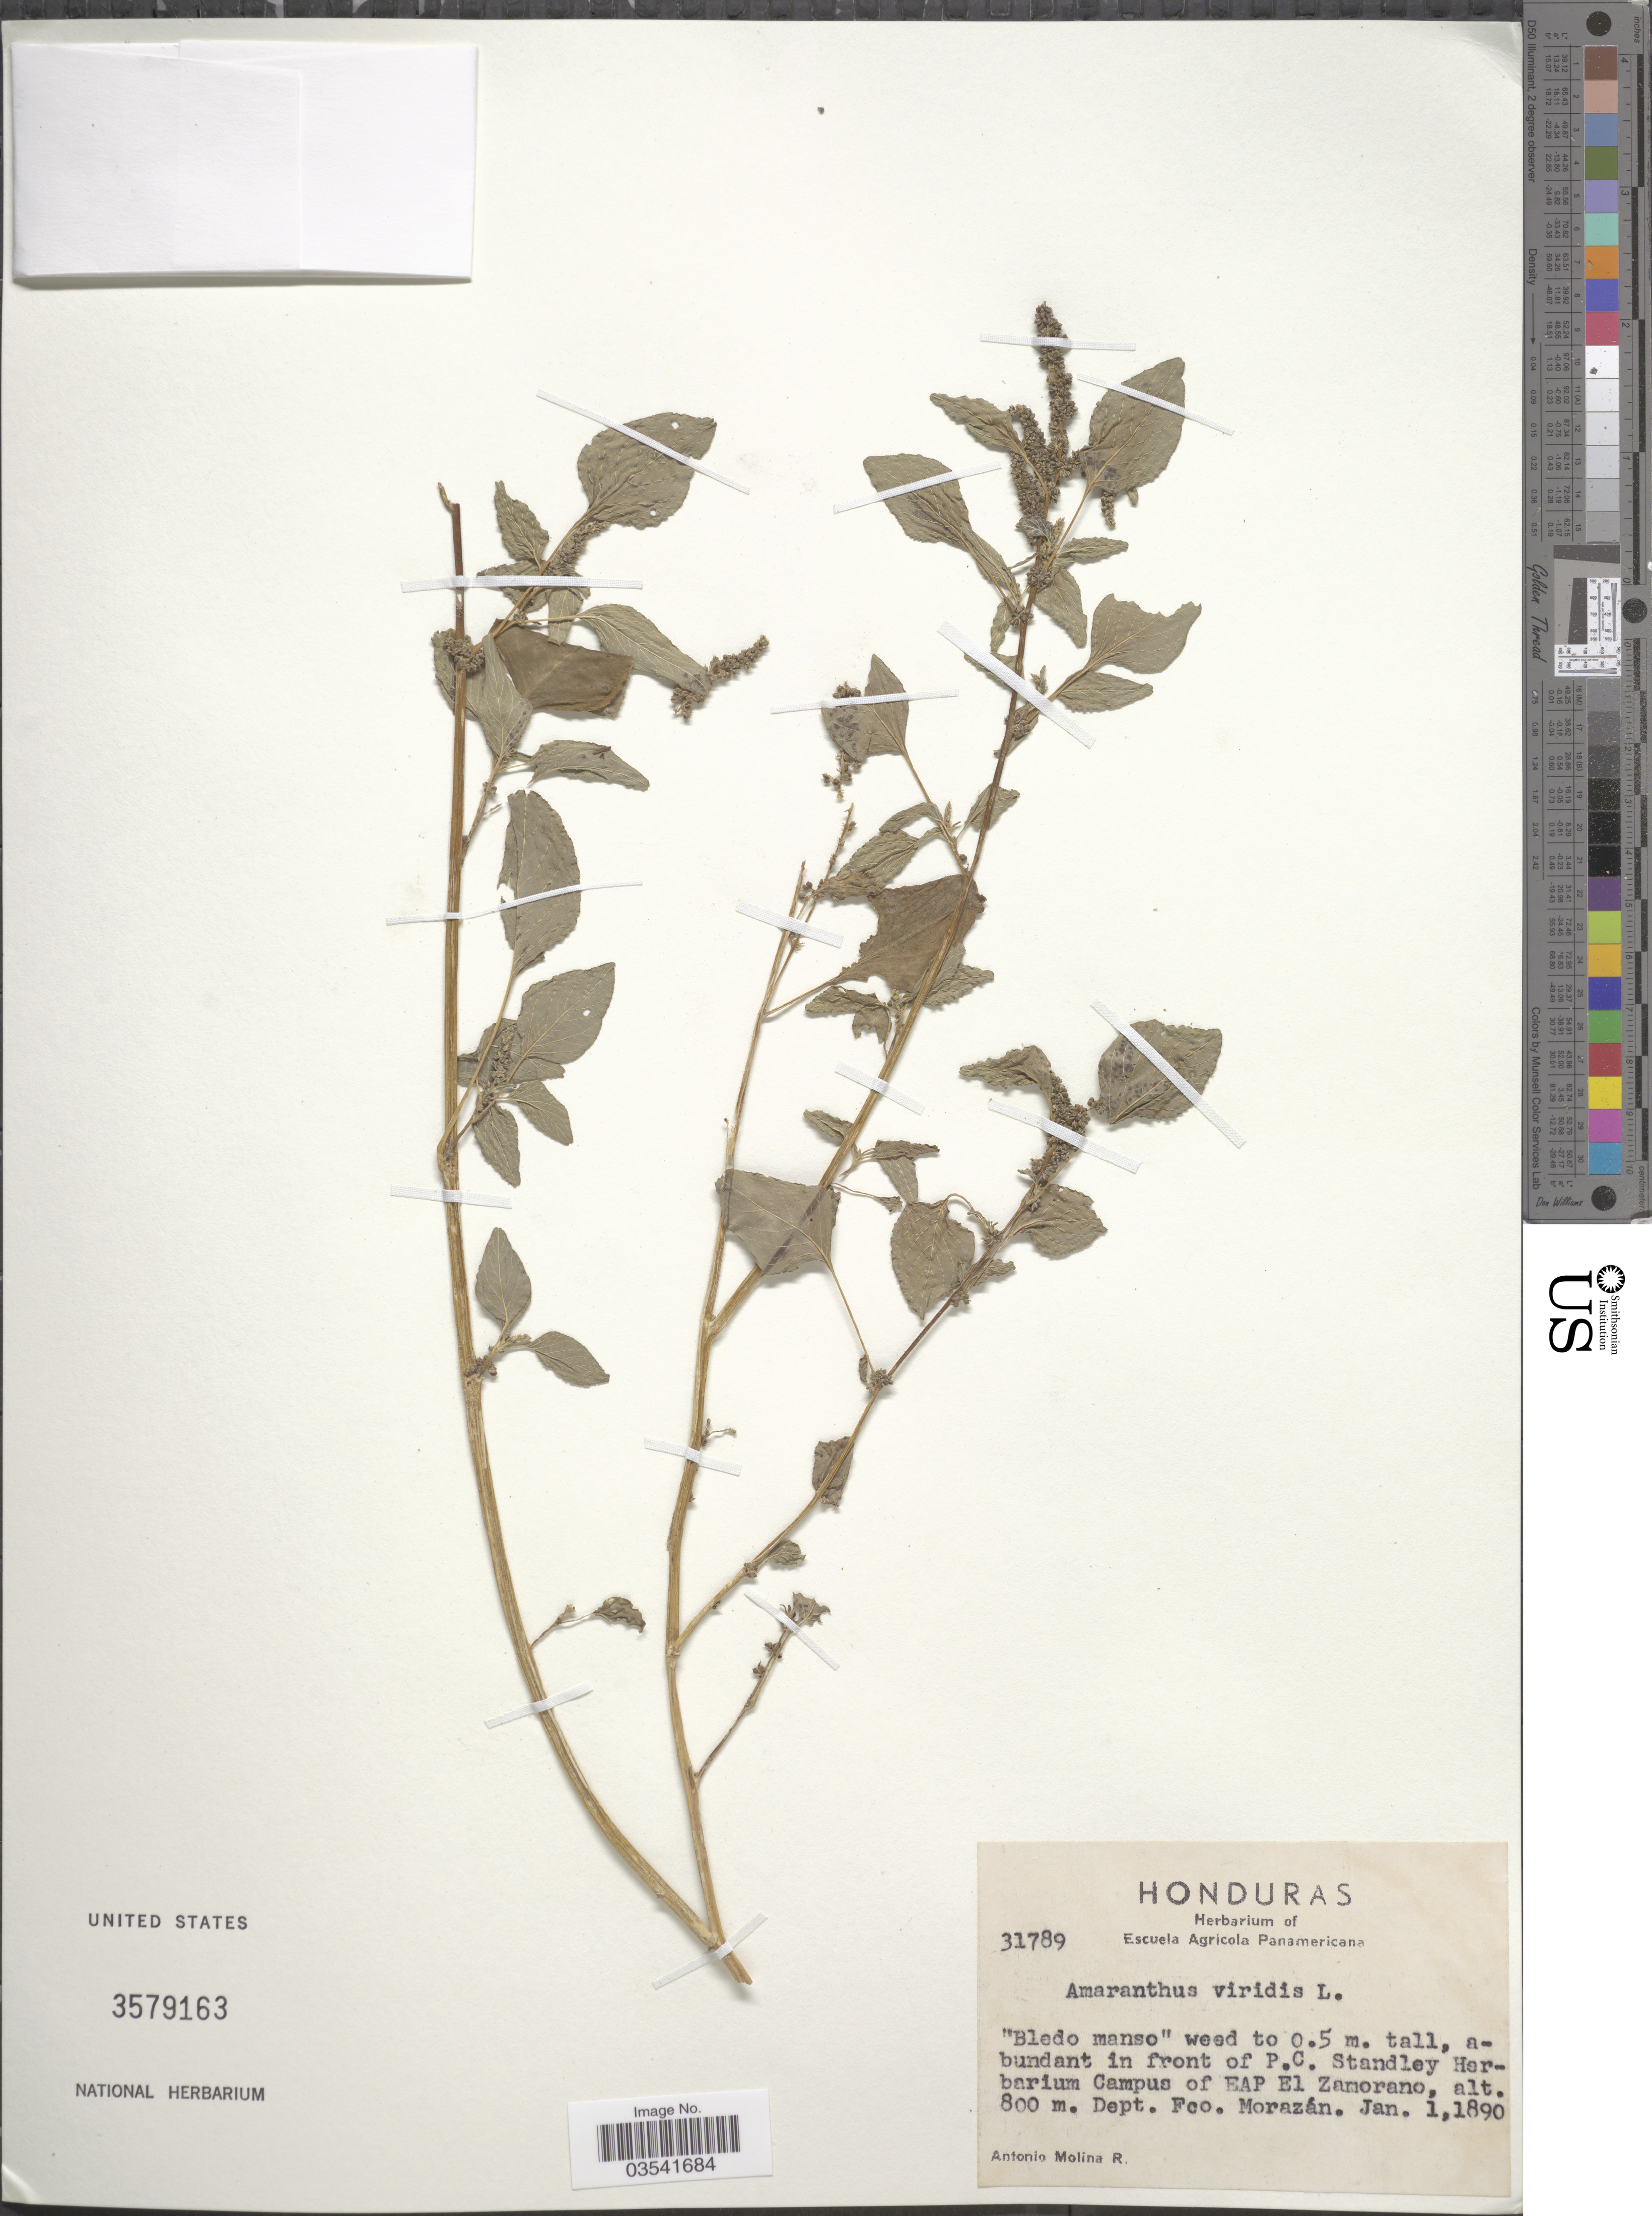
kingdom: Plantae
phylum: Tracheophyta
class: Magnoliopsida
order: Caryophyllales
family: Amaranthaceae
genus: Amaranthus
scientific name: Amaranthus viridis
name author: L.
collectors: A. Molina R.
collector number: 31789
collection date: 1890-01-01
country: Honduras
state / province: Fco. Morazán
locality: Abundant in front of P.C. Standley Herbarium Campus of EAP El Zamorano. Dept. Fco. Morazán.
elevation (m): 800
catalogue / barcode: US 3579163